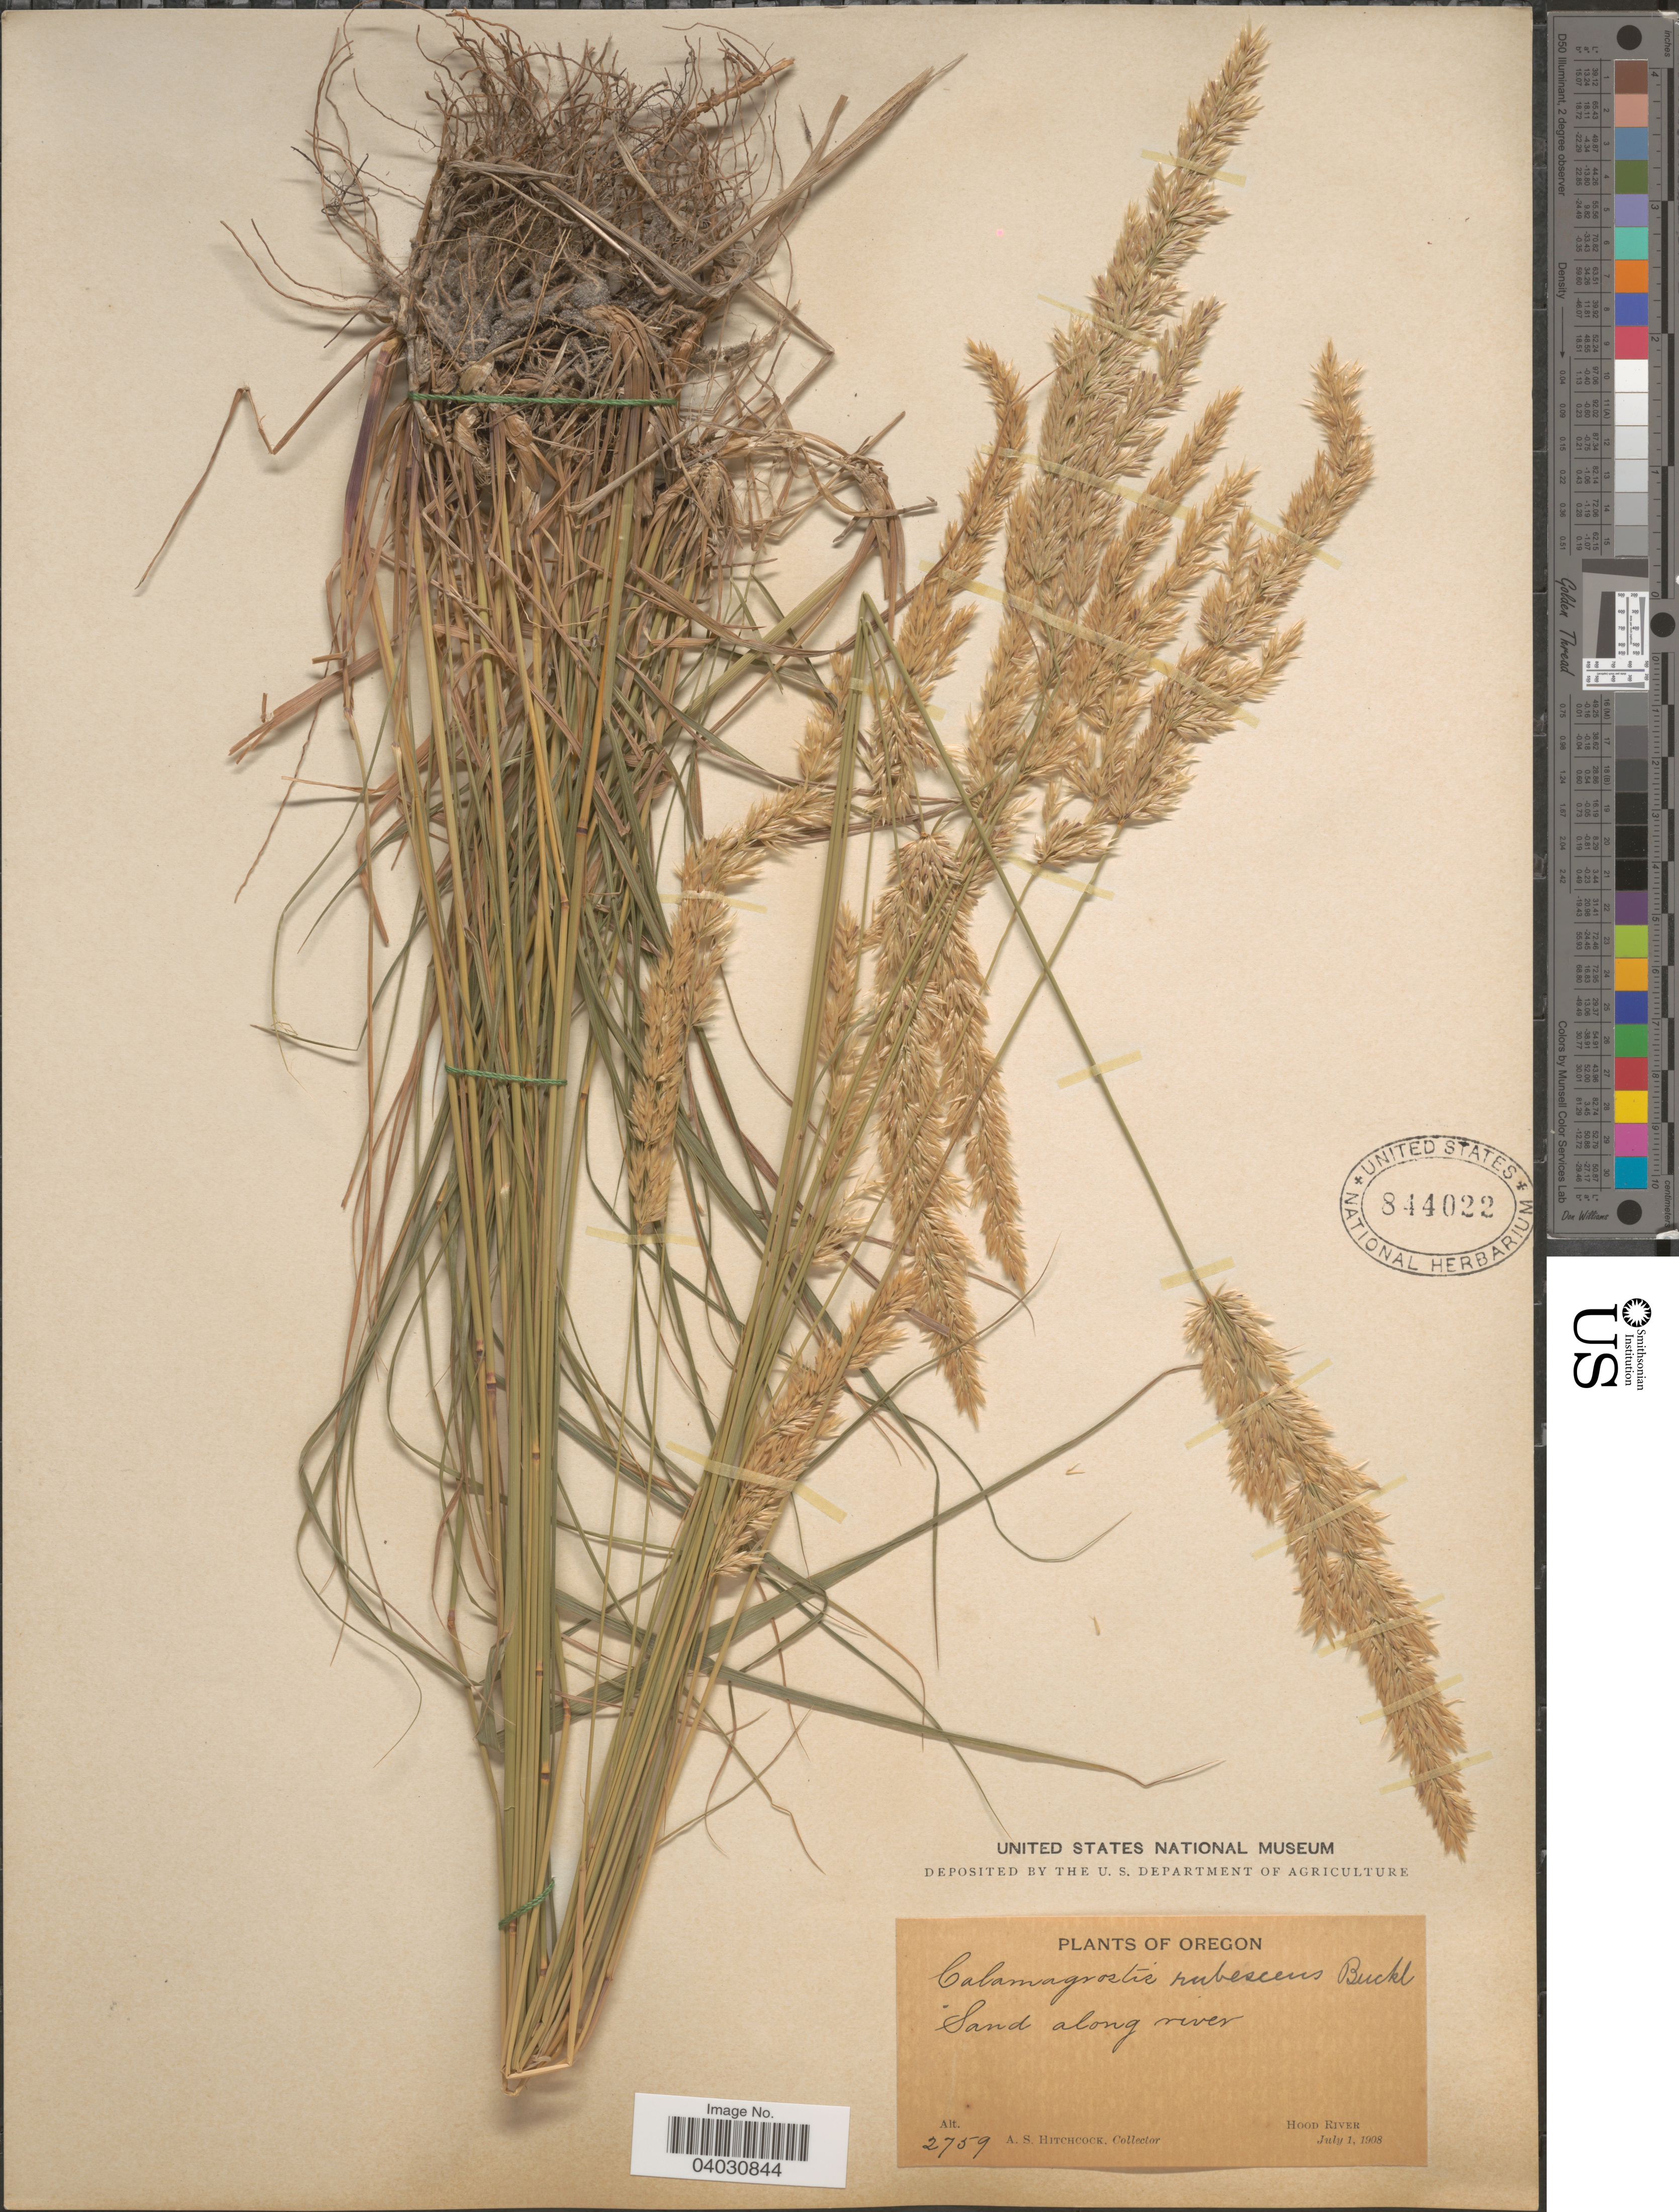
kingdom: Plantae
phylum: Tracheophyta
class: Liliopsida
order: Poales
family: Poaceae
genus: Calamagrostis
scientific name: Calamagrostis rubescens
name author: Buckley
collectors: A. S. Hitchcock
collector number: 2759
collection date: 1908-07-01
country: United States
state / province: Oregon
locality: Sand along river. Hood River.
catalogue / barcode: US 844022